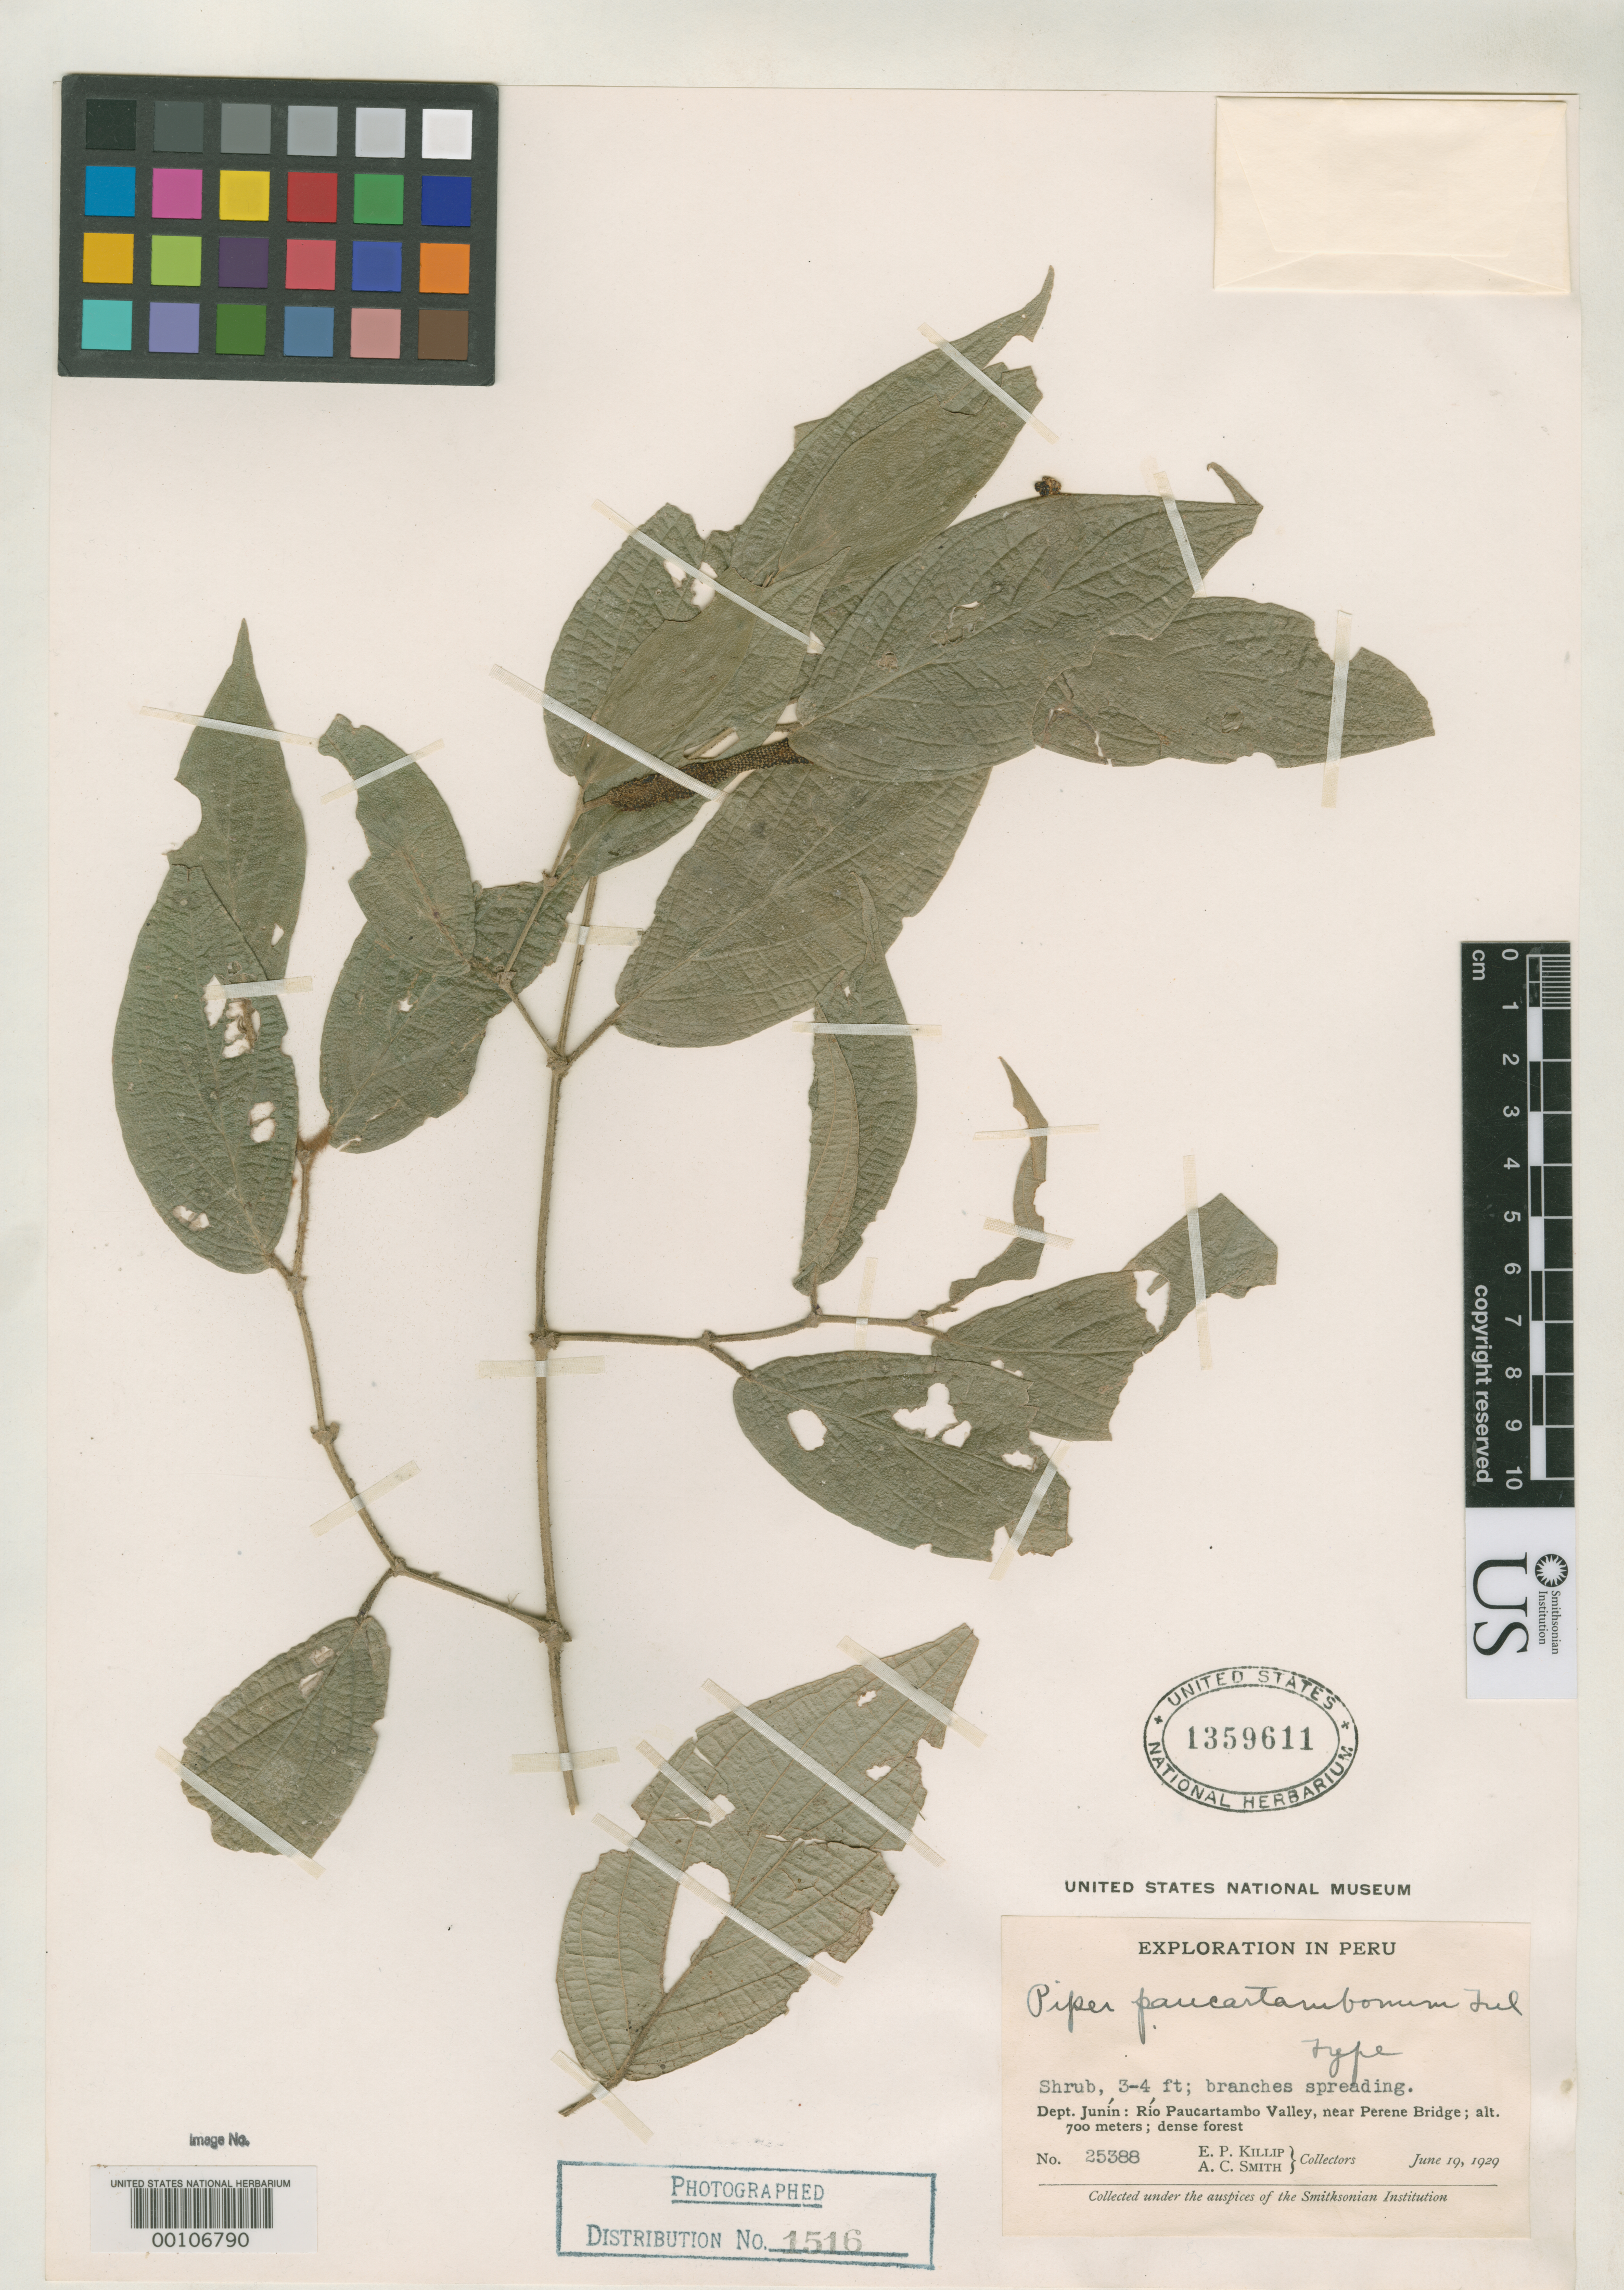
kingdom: Plantae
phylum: Tracheophyta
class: Magnoliopsida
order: Piperales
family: Piperaceae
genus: Piper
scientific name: Piper paucartamboanum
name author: Trel. in J.F. Macbr.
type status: Holotype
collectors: E. P. Killip & A. C. Smith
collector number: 25388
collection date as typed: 19 Jun 1929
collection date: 1929-06-19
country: Peru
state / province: Junín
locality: Rio Paucartambo Valley, near Perene Bridge.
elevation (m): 700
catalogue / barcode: US 1359611